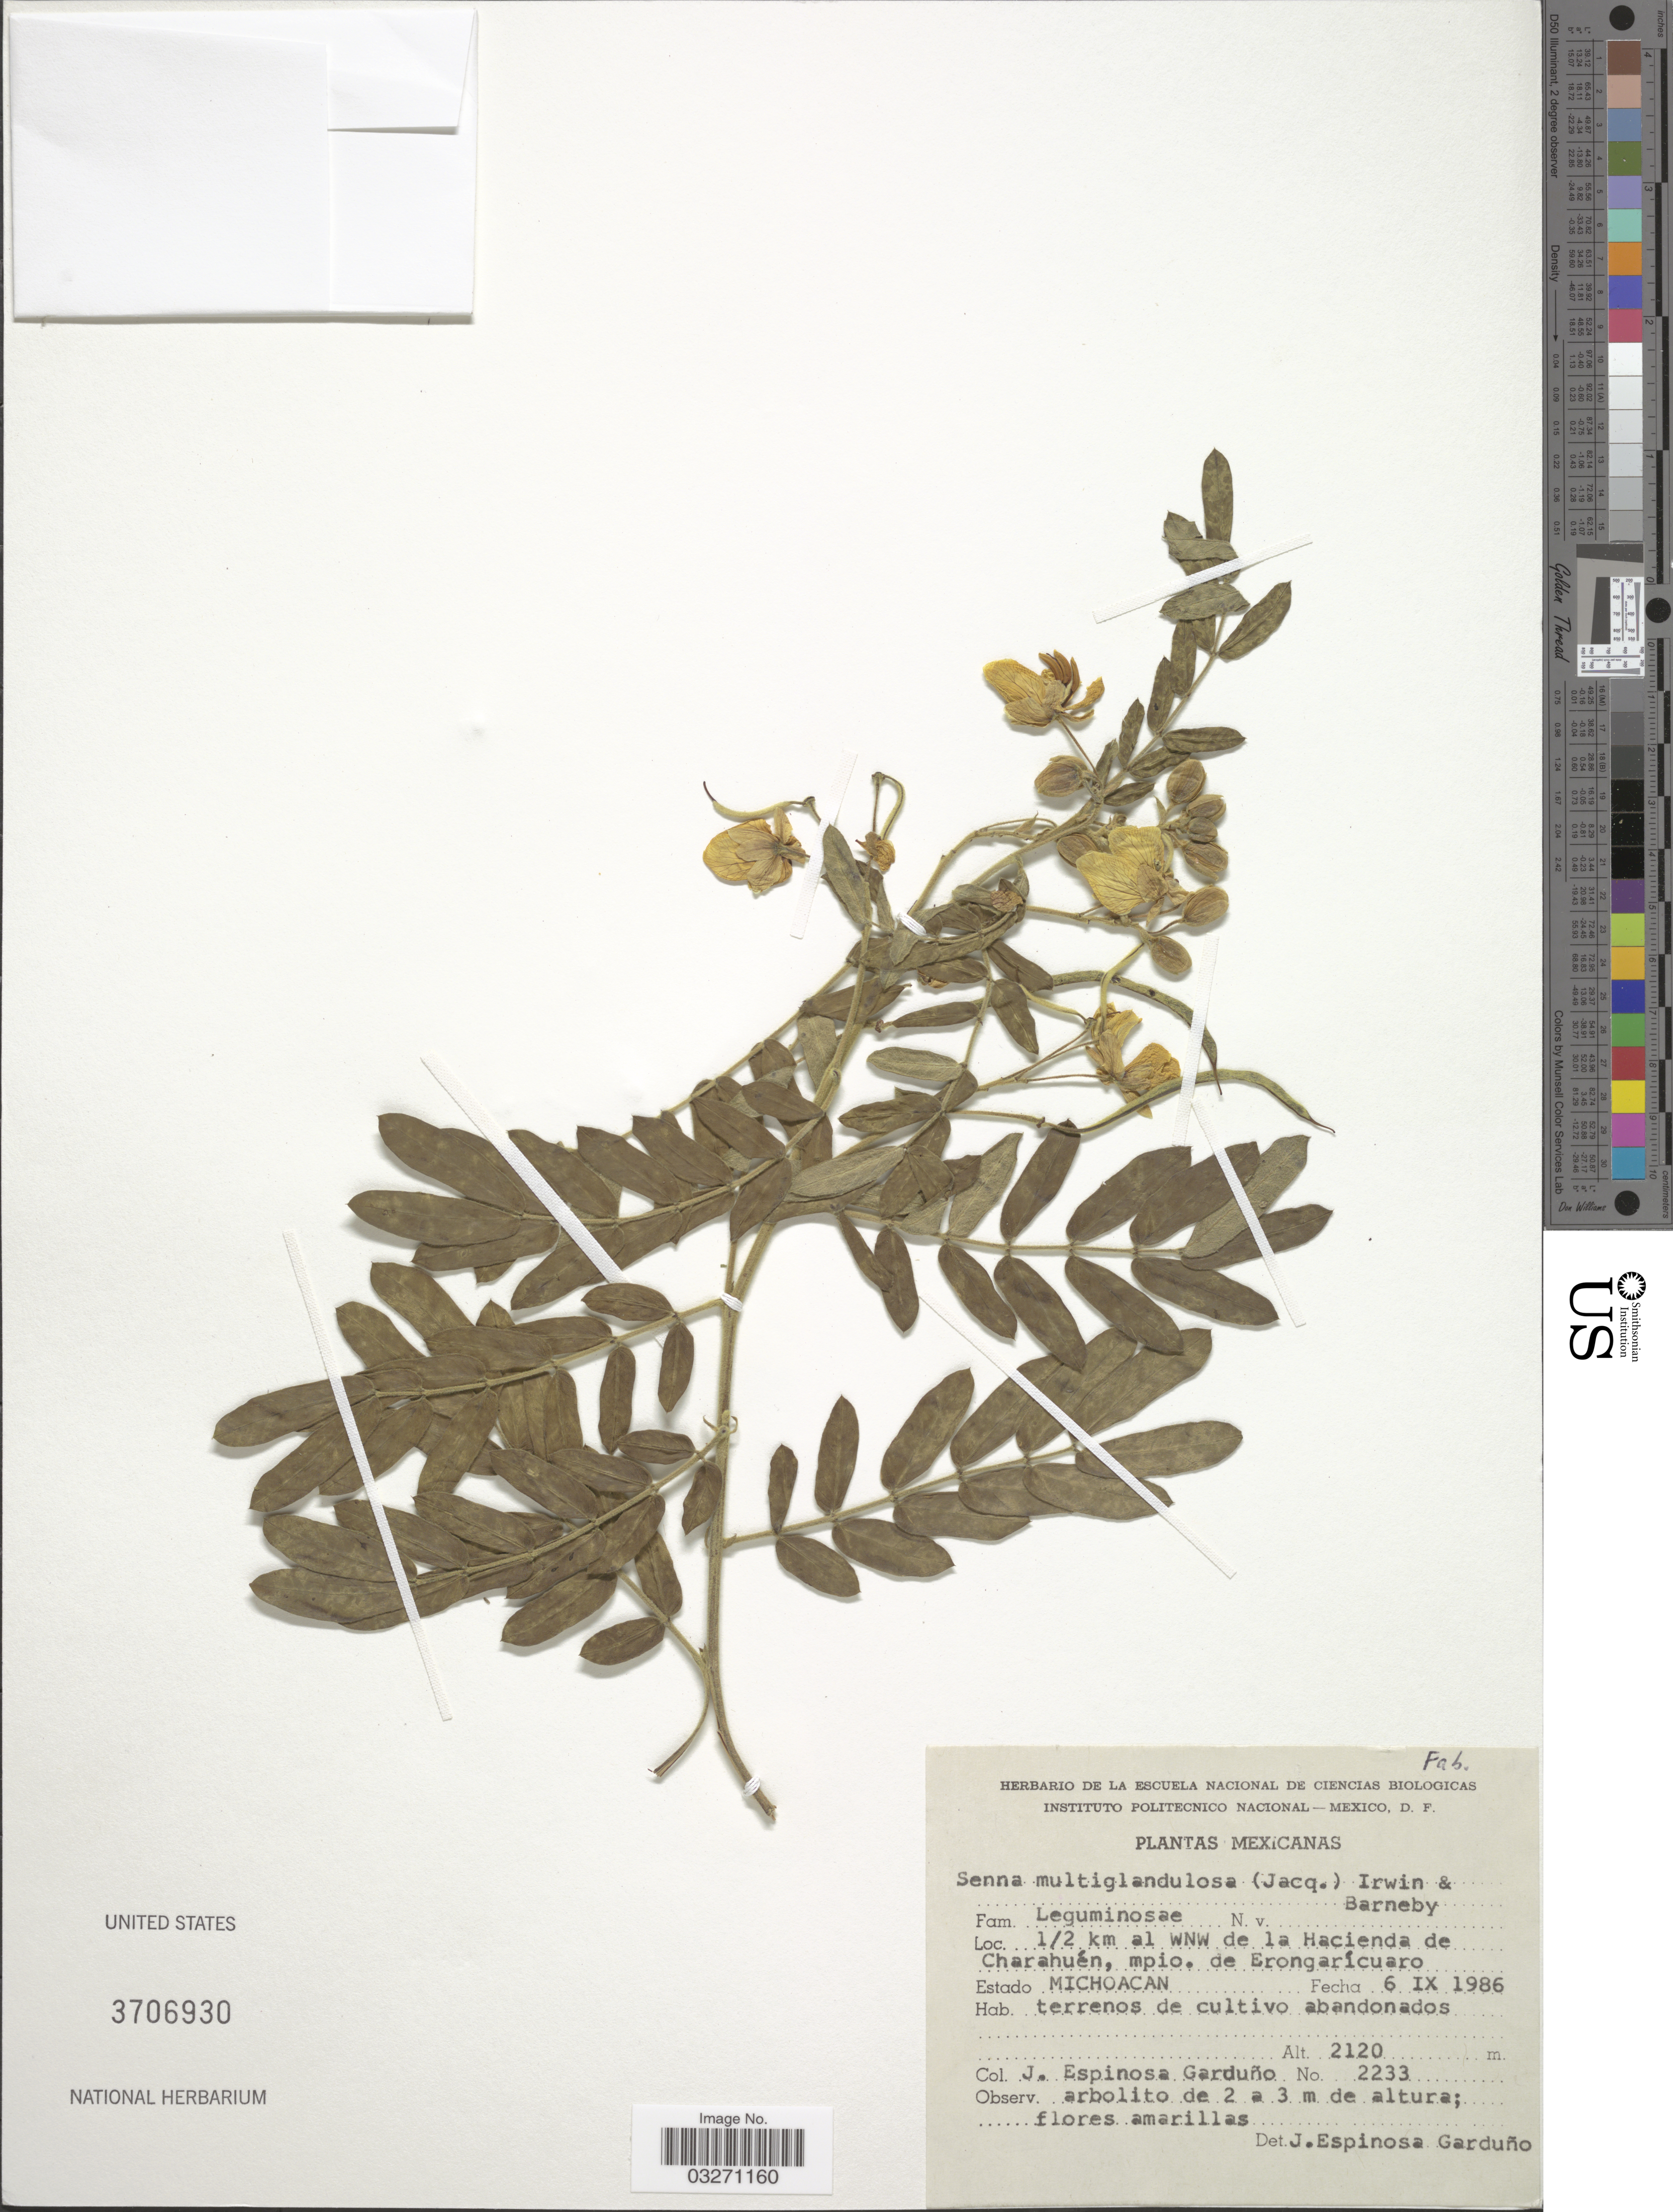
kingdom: Plantae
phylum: Tracheophyta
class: Magnoliopsida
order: Fabales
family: Fabaceae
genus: Senna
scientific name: Senna multiglandulosa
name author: (Jacq.) H.S. Irwin & Barneby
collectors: J. Espinosa Garduño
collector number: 2233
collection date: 1986-09-06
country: Mexico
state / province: Michoacán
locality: ½ km al WNW de la Hacienda de Charahuén, mpio. de Erongarícuaro.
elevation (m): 2120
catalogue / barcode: US 3706930